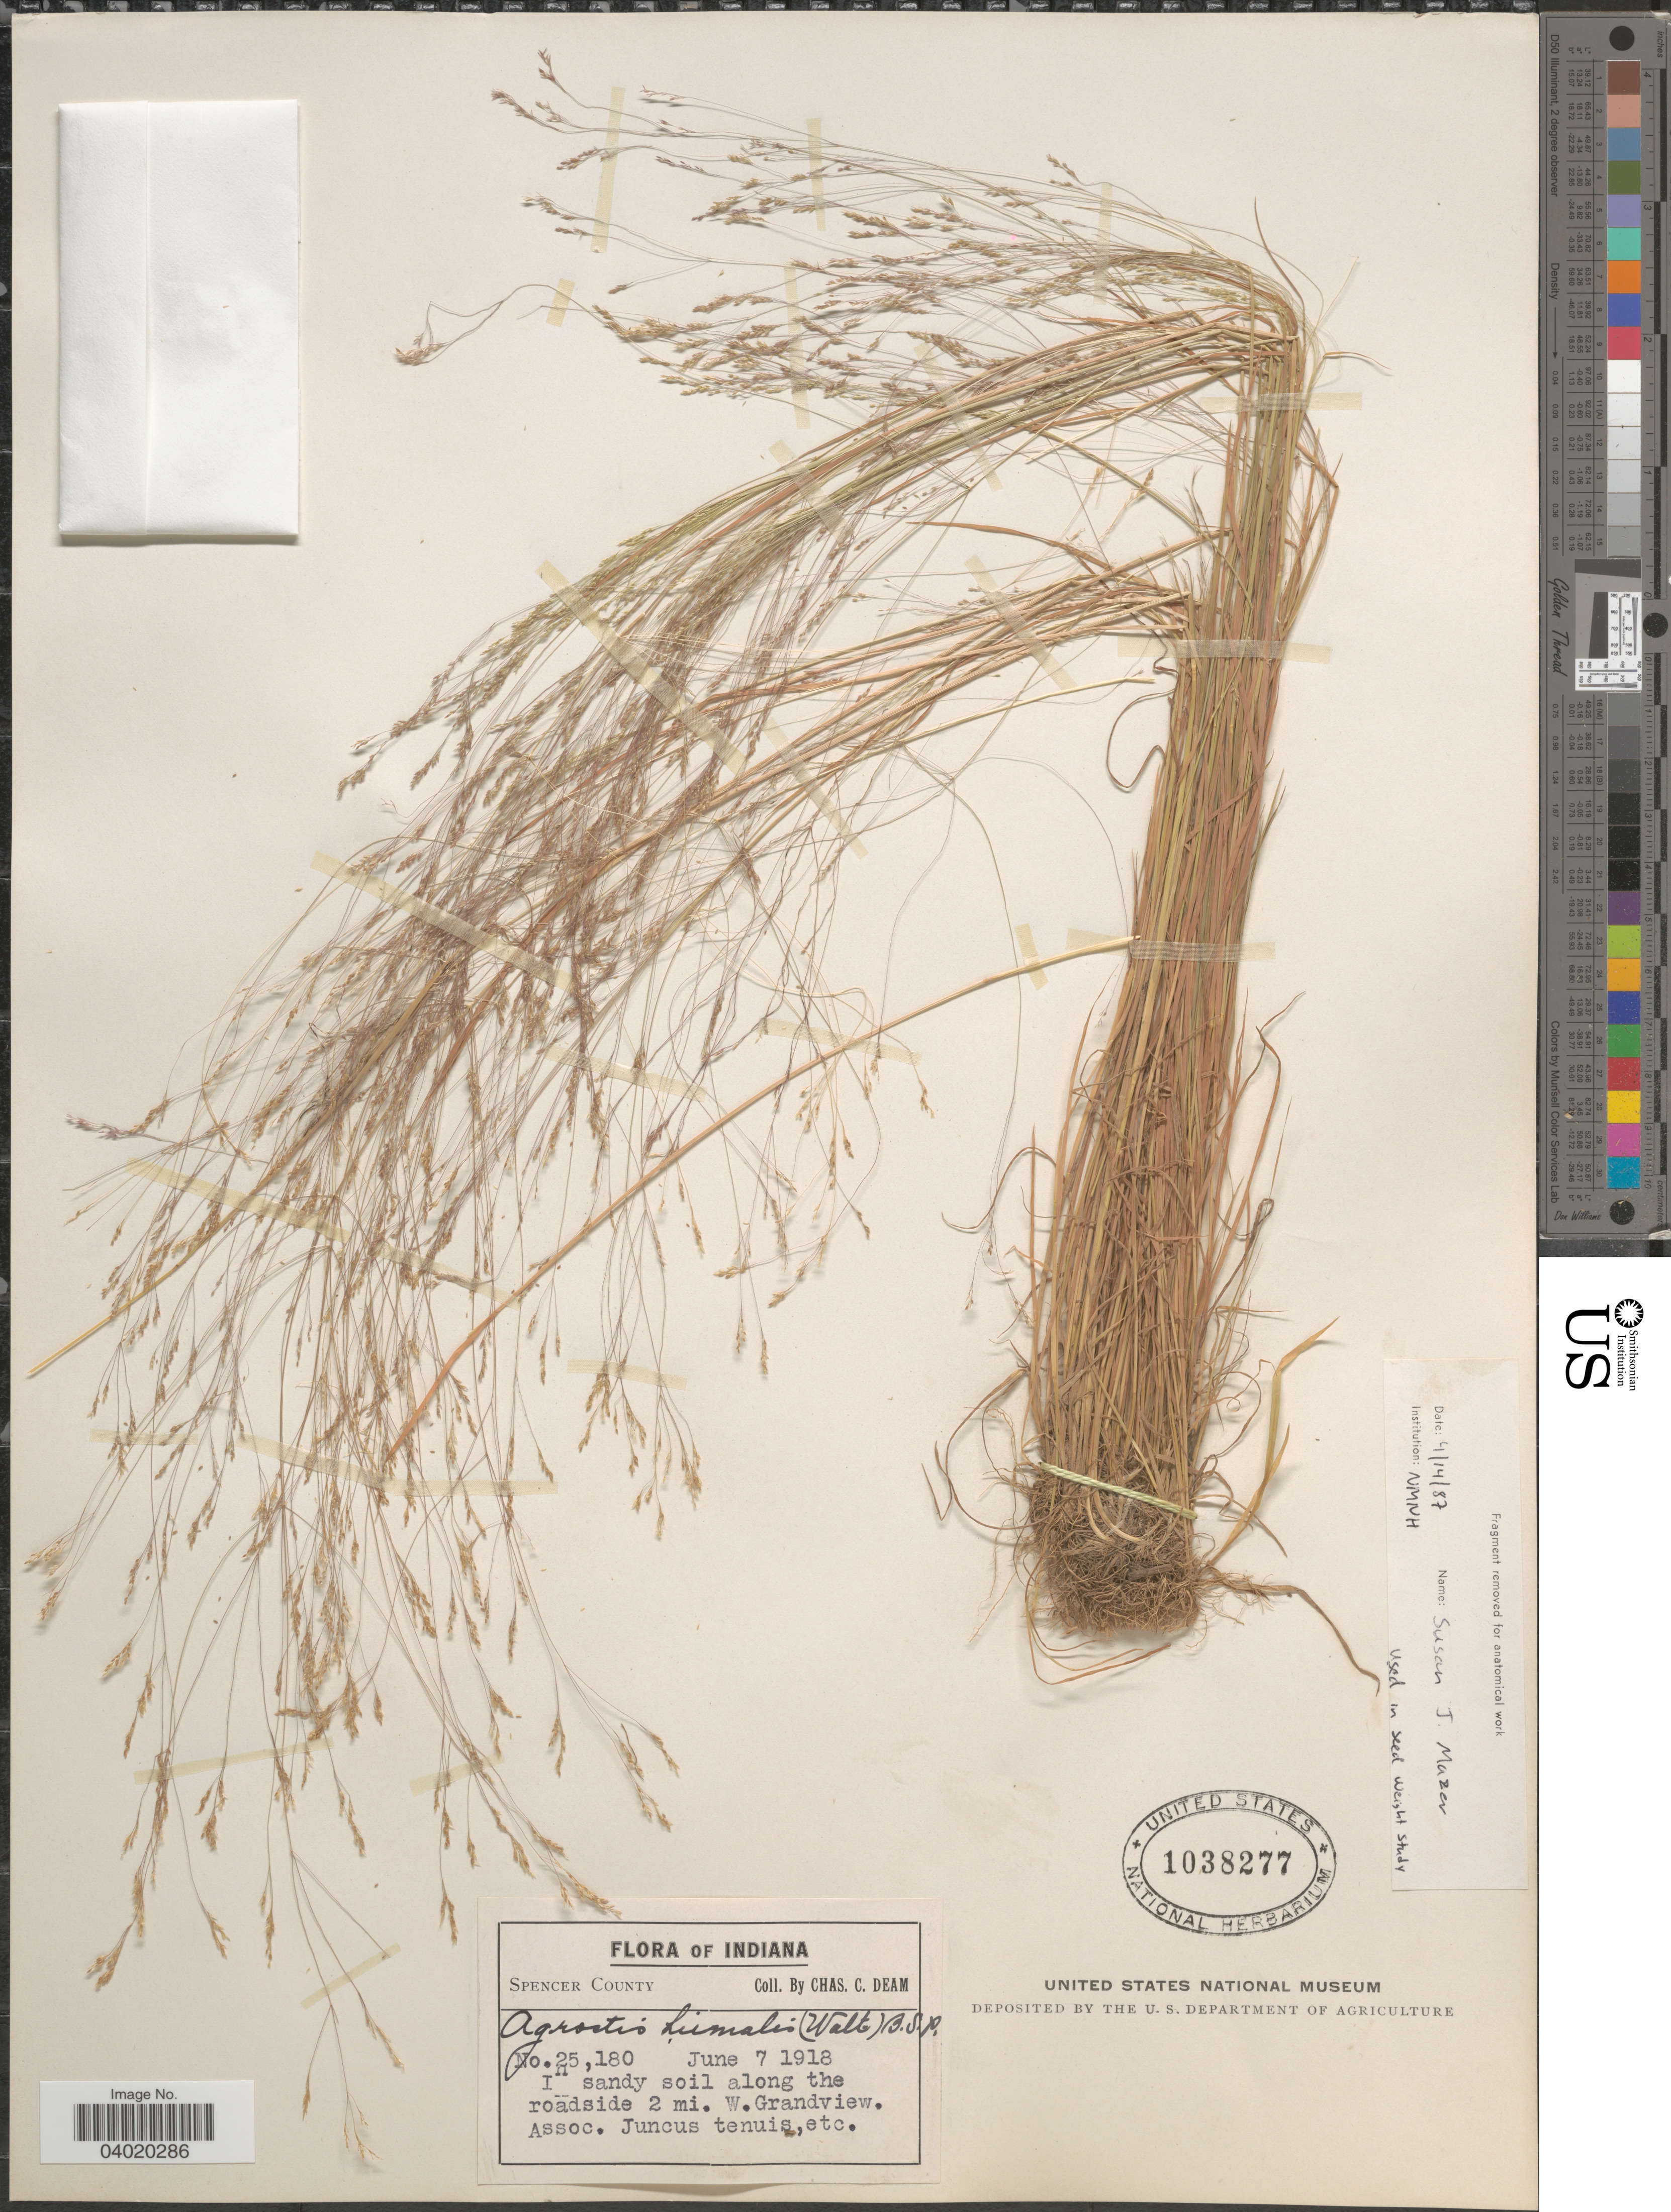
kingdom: Plantae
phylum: Tracheophyta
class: Liliopsida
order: Poales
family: Poaceae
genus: Agrostis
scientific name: Agrostis hyemalis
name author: (Walter) Britton et al.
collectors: C. C. Deam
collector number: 25180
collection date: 1918-06-07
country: United States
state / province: Indiana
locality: Spencer County. Along the roadside 2 mi. W. Grandview.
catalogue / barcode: US 1038277